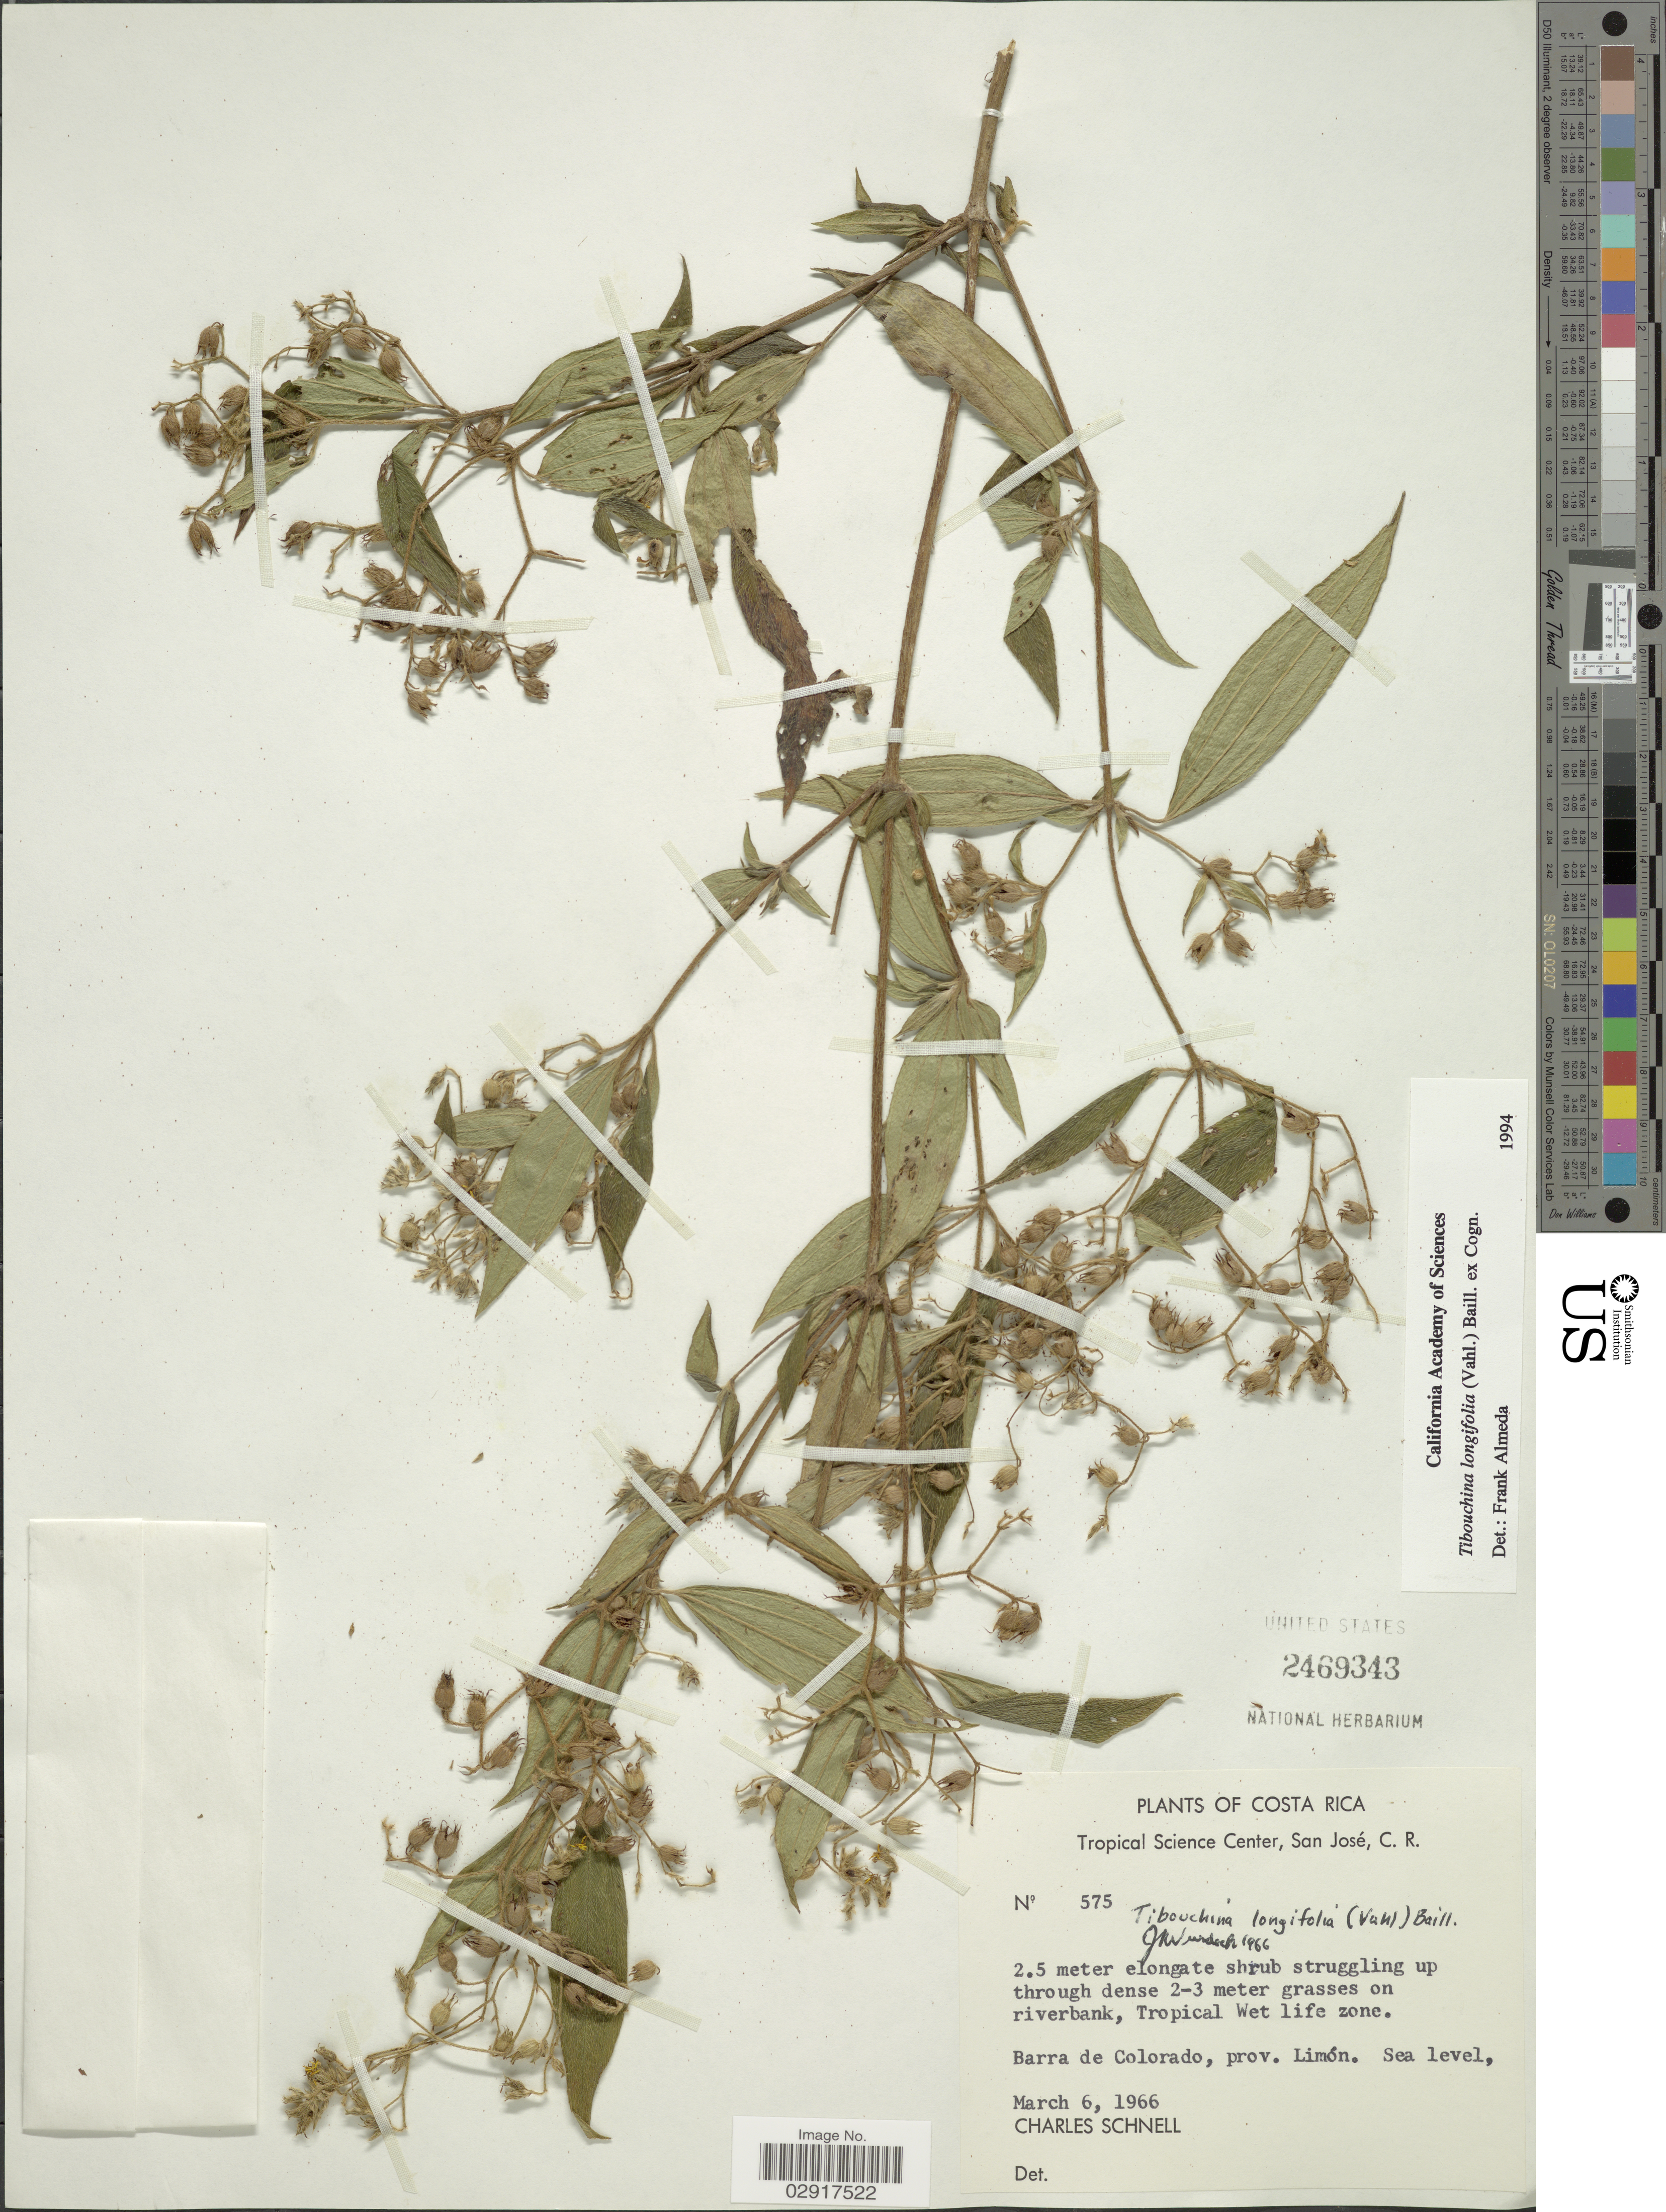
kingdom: Plantae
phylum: Tracheophyta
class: Magnoliopsida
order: Myrtales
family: Melastomataceae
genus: Chaetogastra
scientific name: Chaetogastra longifolia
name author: (Vahl) DC.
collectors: C. Schnell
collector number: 575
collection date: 1966-03-06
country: Costa Rica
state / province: Limón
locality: Tropical Science Center, San José, C. R. Barra de Colorado, prov. Limón.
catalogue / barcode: US 2469343